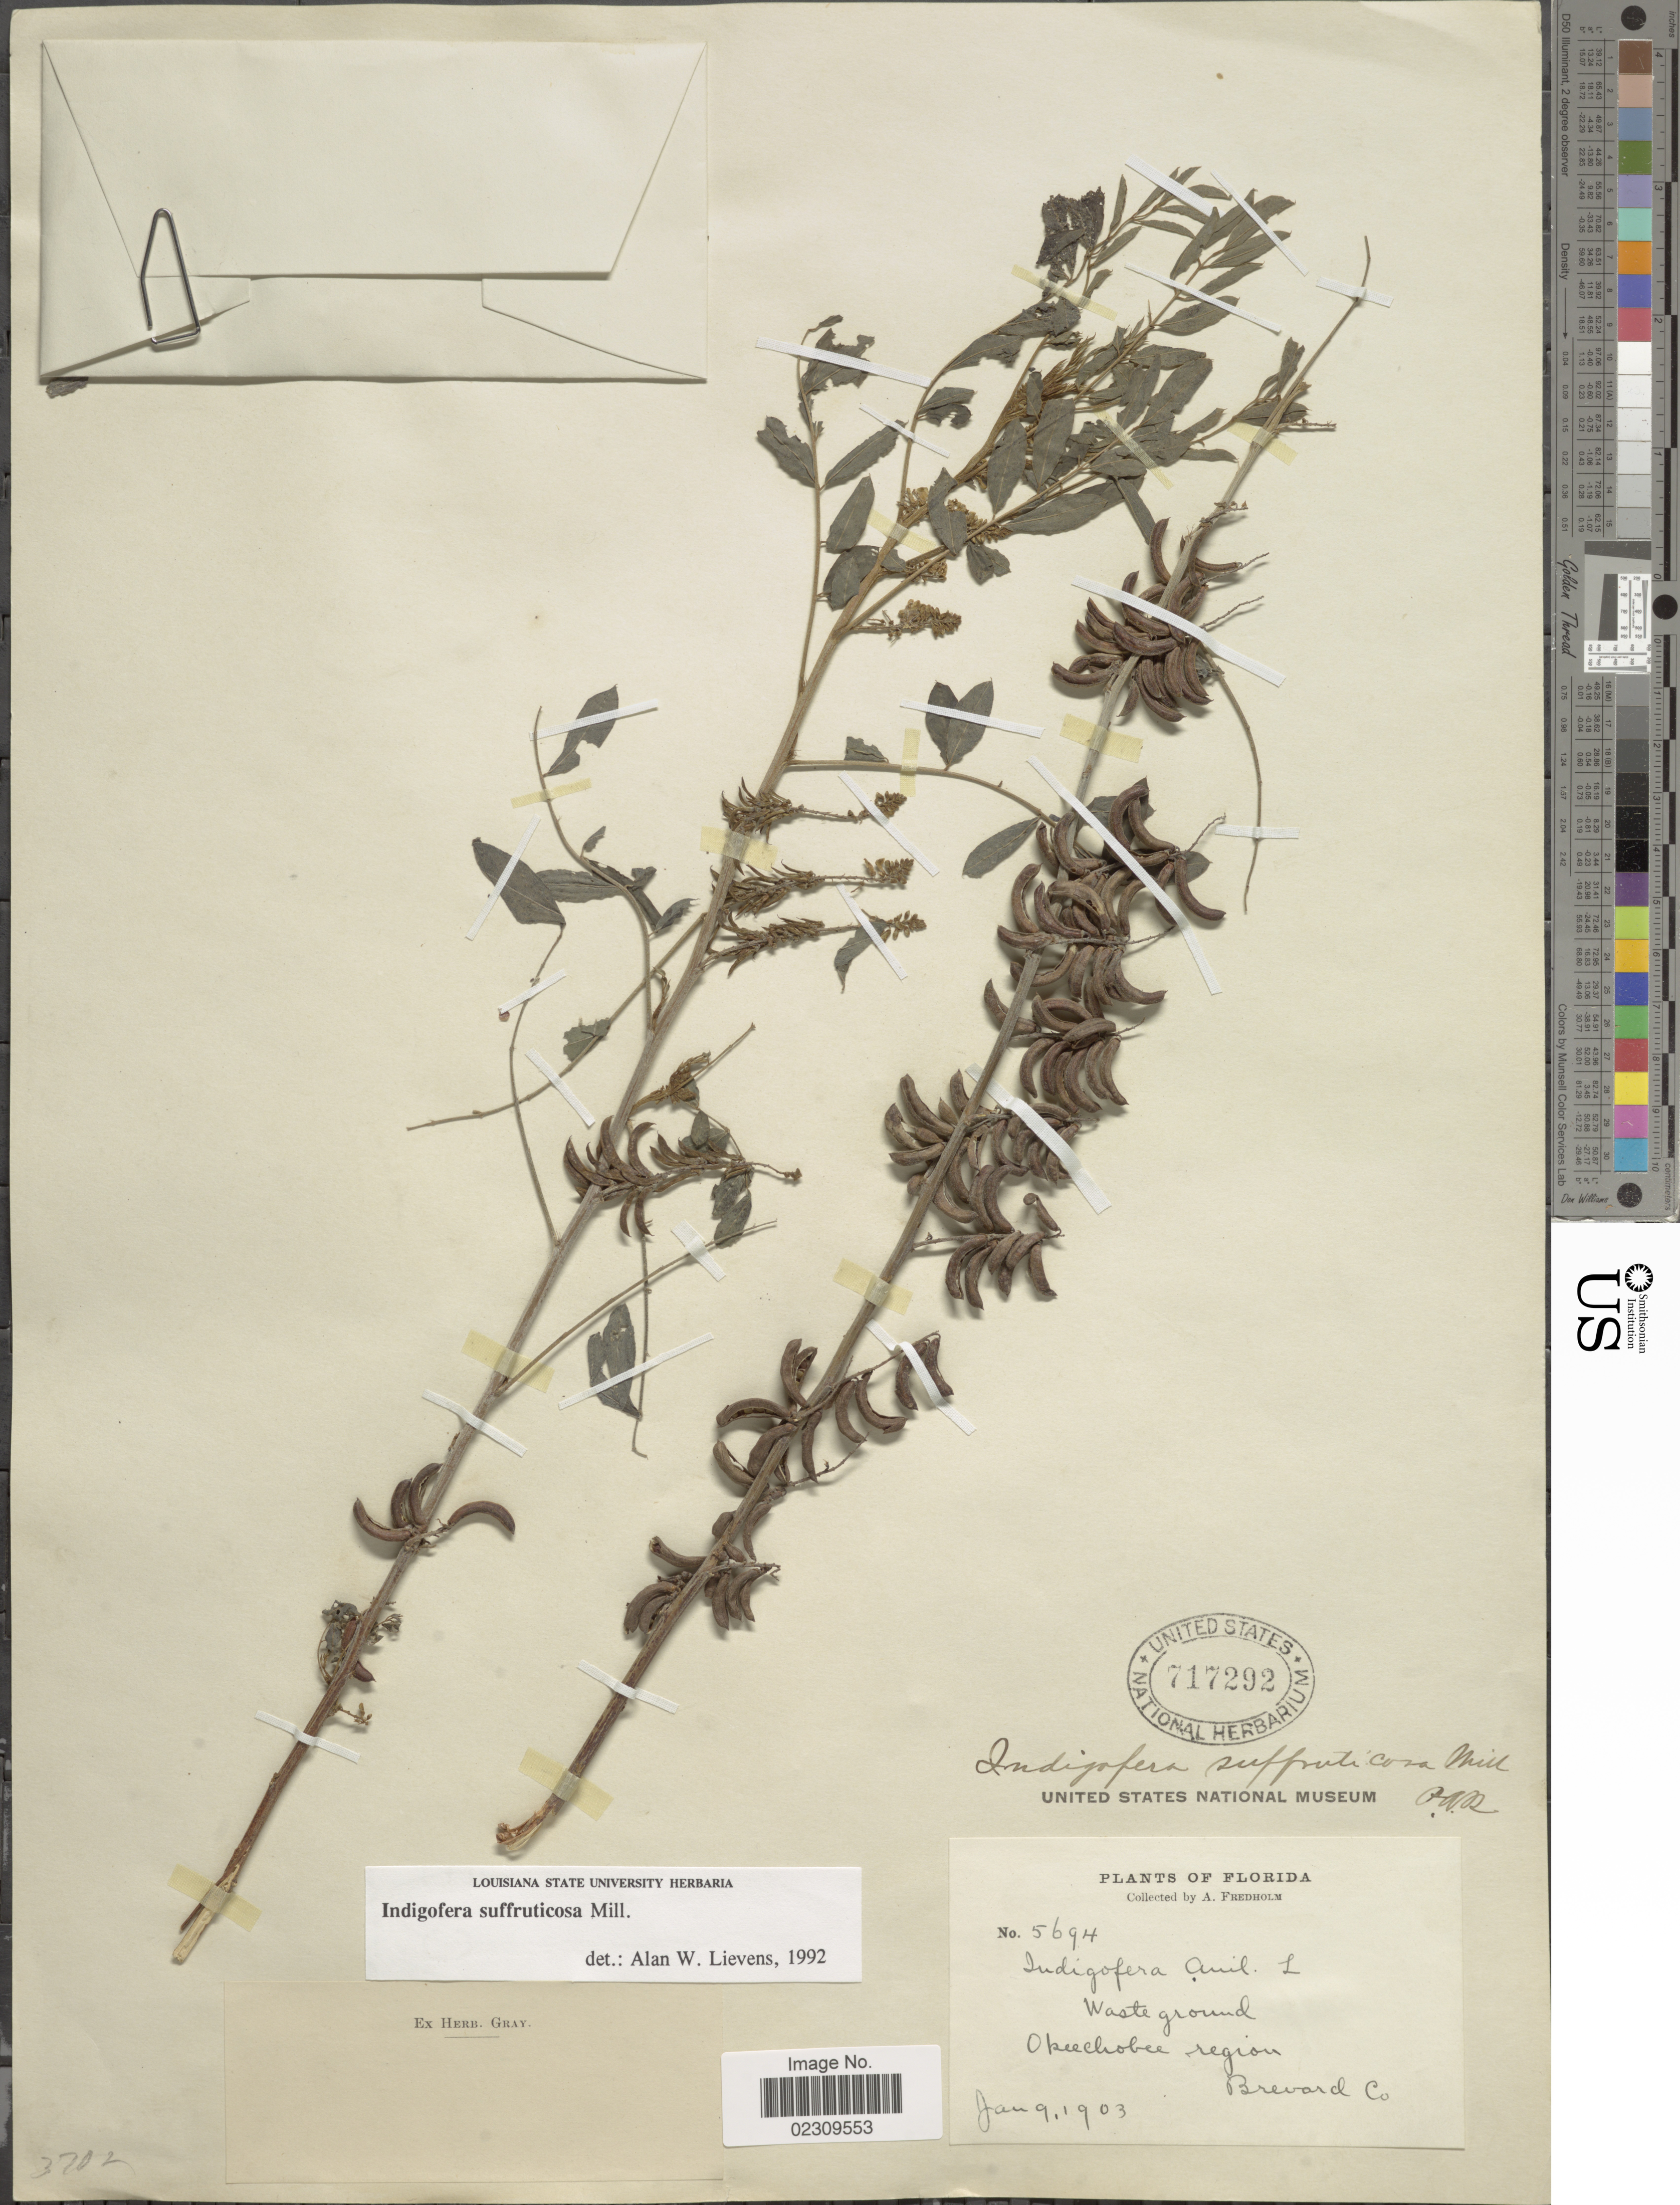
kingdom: Plantae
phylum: Tracheophyta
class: Magnoliopsida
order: Fabales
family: Fabaceae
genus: Indigofera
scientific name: Indigofera suffruticosa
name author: Mill.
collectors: A. Fredholm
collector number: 5694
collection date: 1903-01-09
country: United States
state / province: Florida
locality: Okeechobee region, Brevard Co.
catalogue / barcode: US 717292